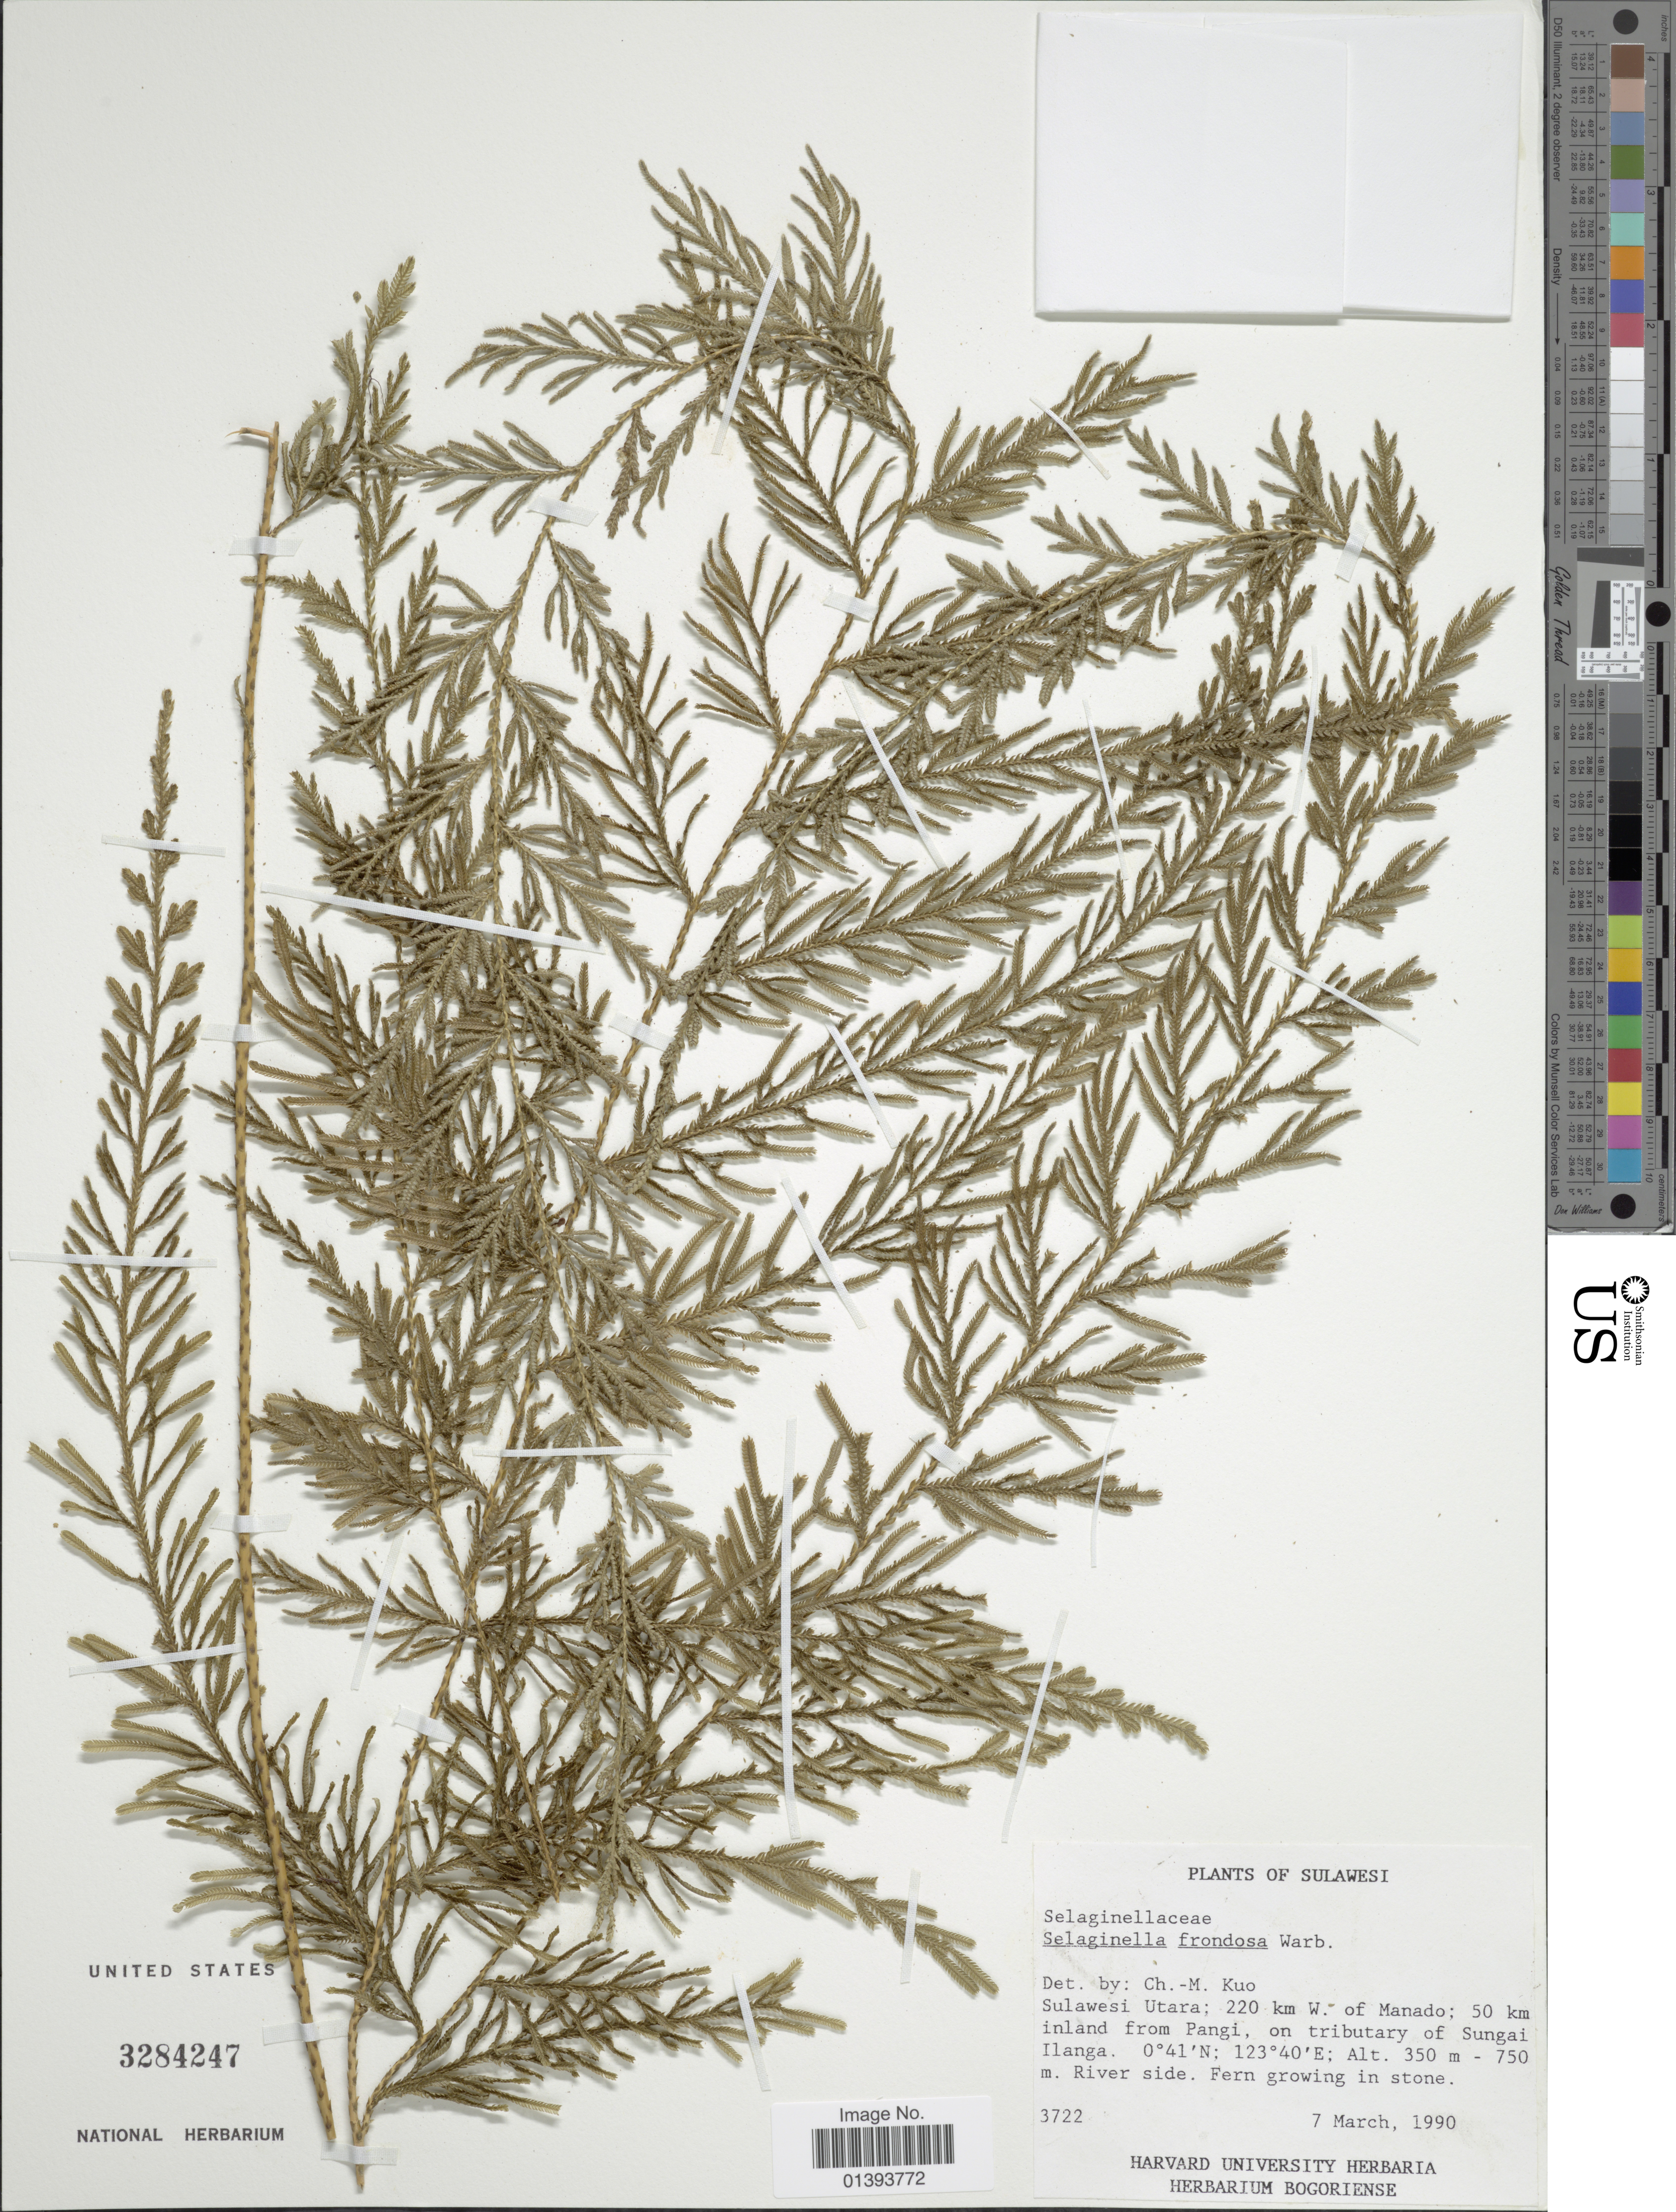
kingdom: Plantae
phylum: Tracheophyta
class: Lycopodiopsida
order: Selaginellales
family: Selaginellaceae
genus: Selaginella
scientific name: Selaginella frondosa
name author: Warb.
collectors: ex herb. Harvard University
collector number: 3722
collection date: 1990-03-07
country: Indonesia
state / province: Sulawesi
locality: Sulawesi Utara: 220km W. of Manado; 50km inland from Pangi on tributary of Sungai Ilanga, river side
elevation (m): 350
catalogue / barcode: US 3284247